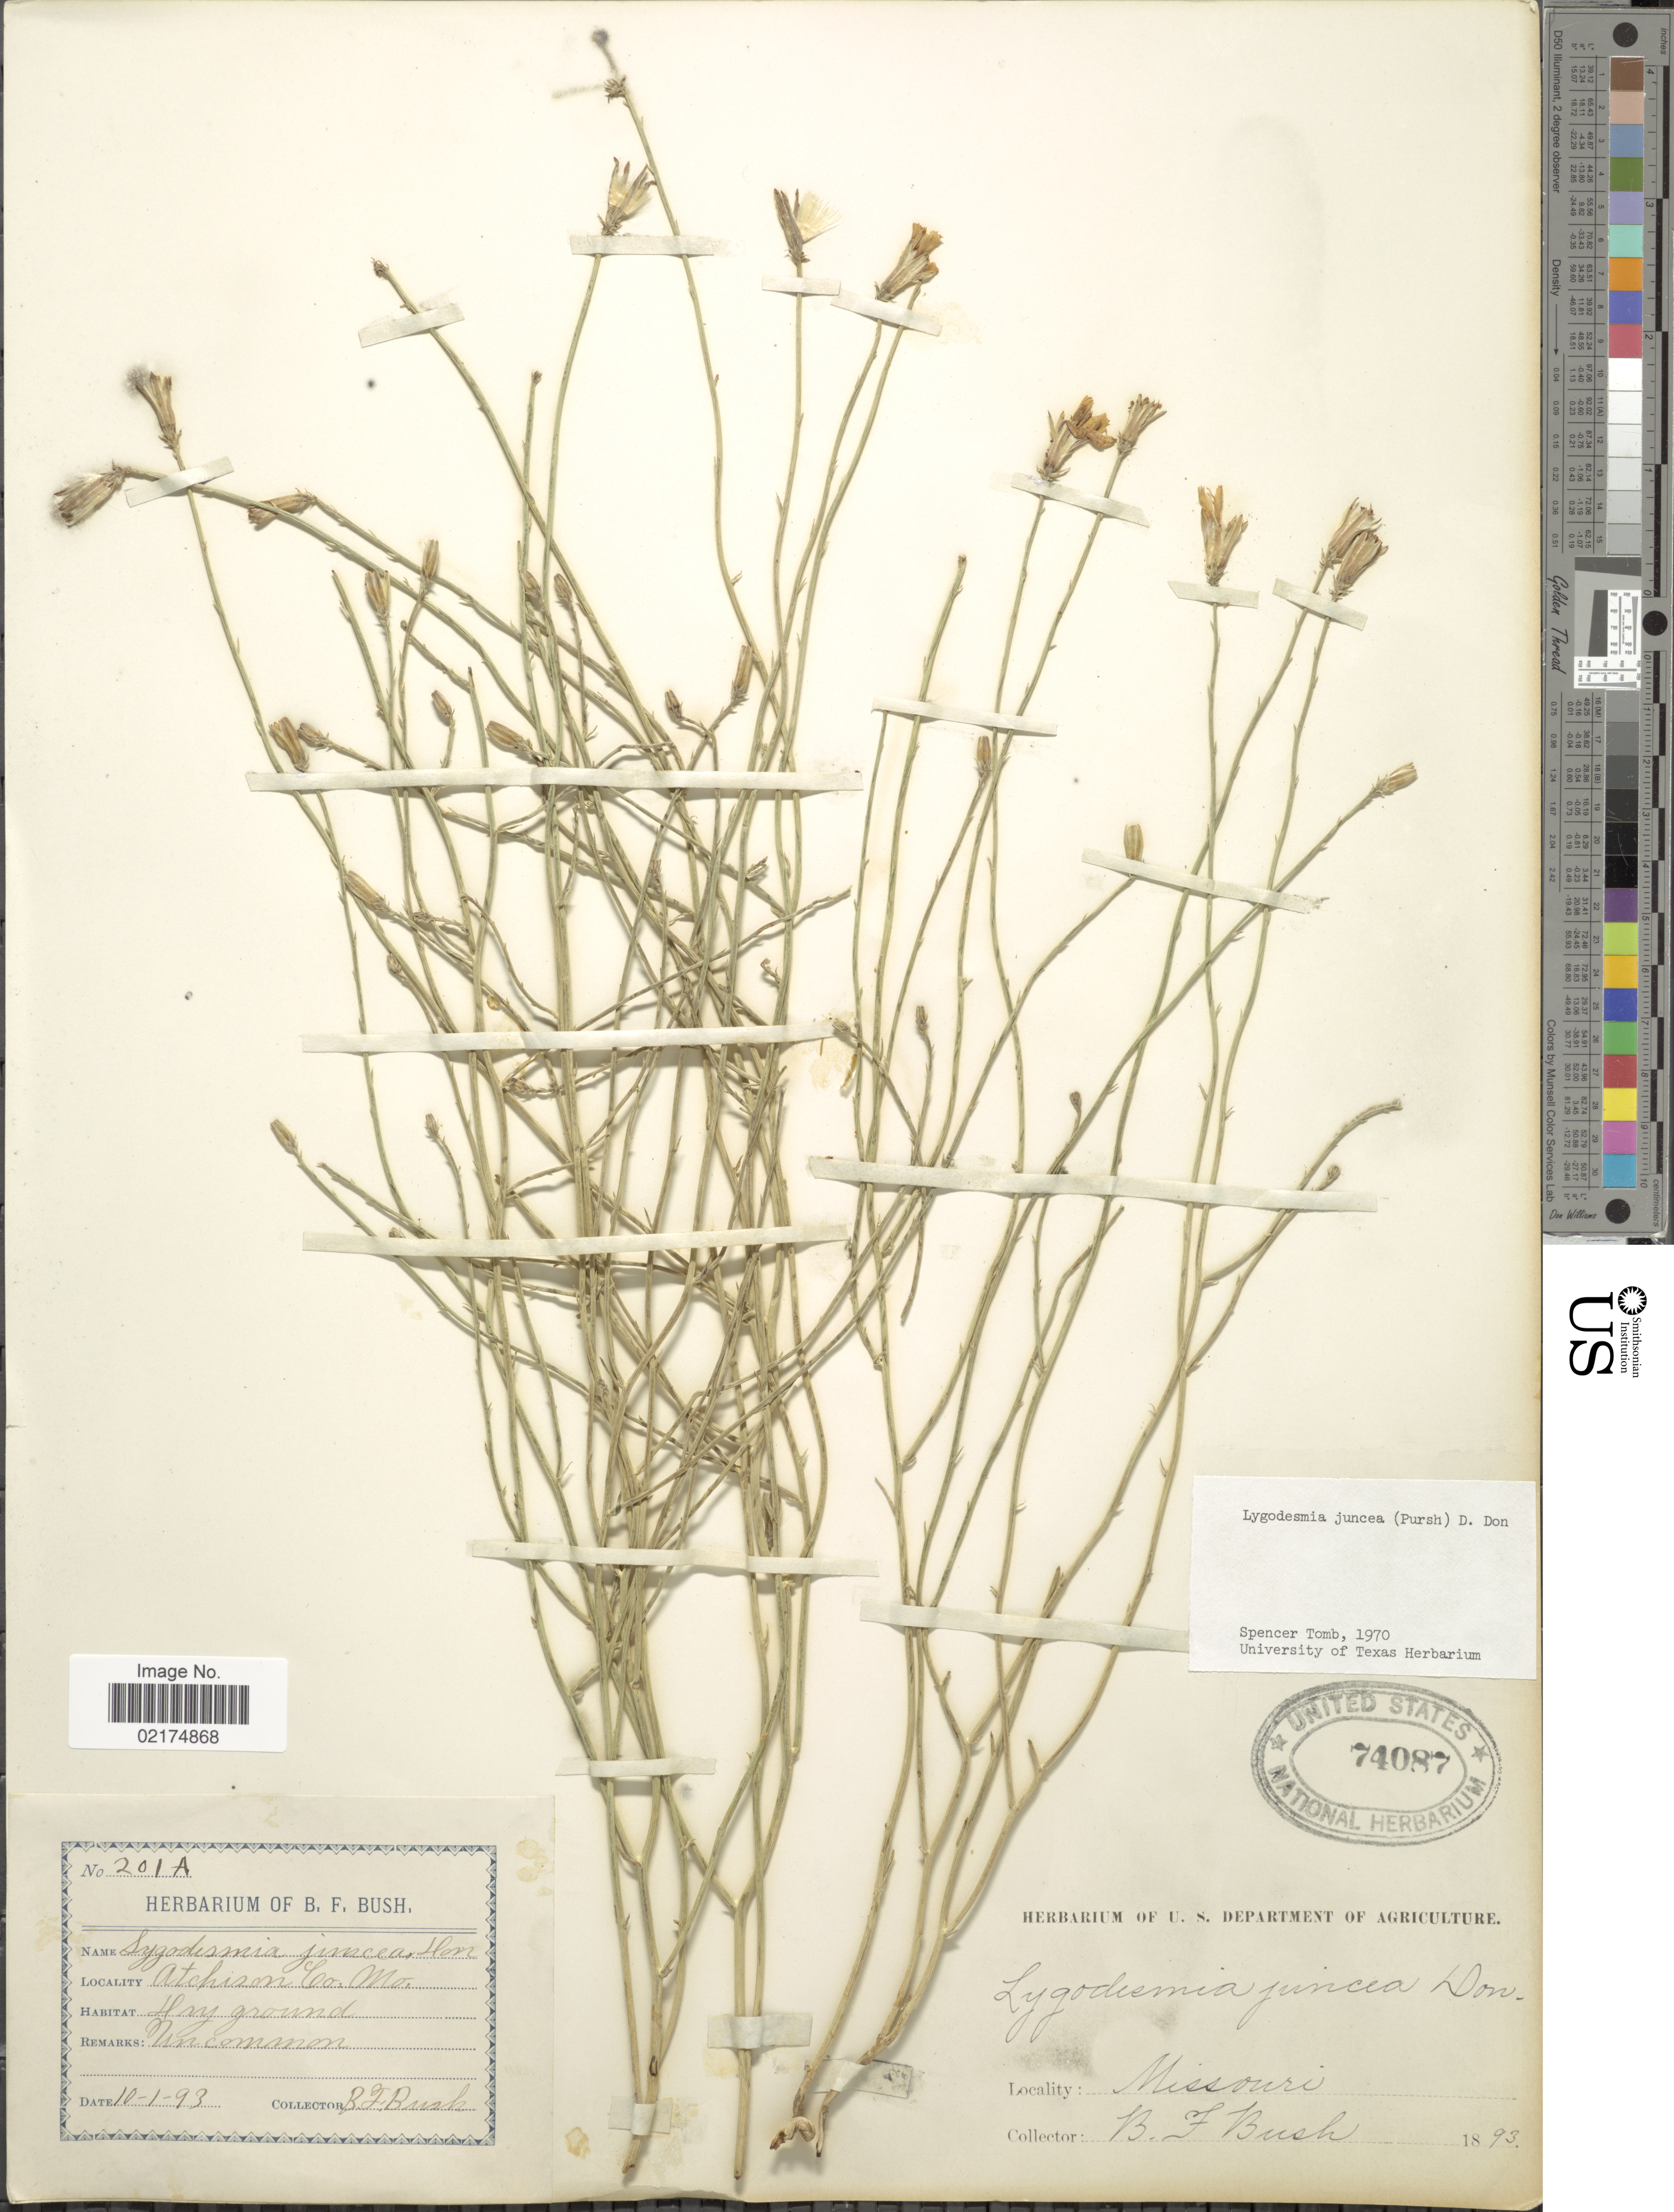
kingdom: Plantae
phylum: Tracheophyta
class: Magnoliopsida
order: Asterales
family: Asteraceae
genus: Lygodesmia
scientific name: Lygodesmia juncea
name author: D. Don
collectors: B. F. Bush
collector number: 201A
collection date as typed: Transcribed d/m/y: 10/1/93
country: United States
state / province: Missouri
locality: Atchison Co., Mo.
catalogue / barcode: US 74087